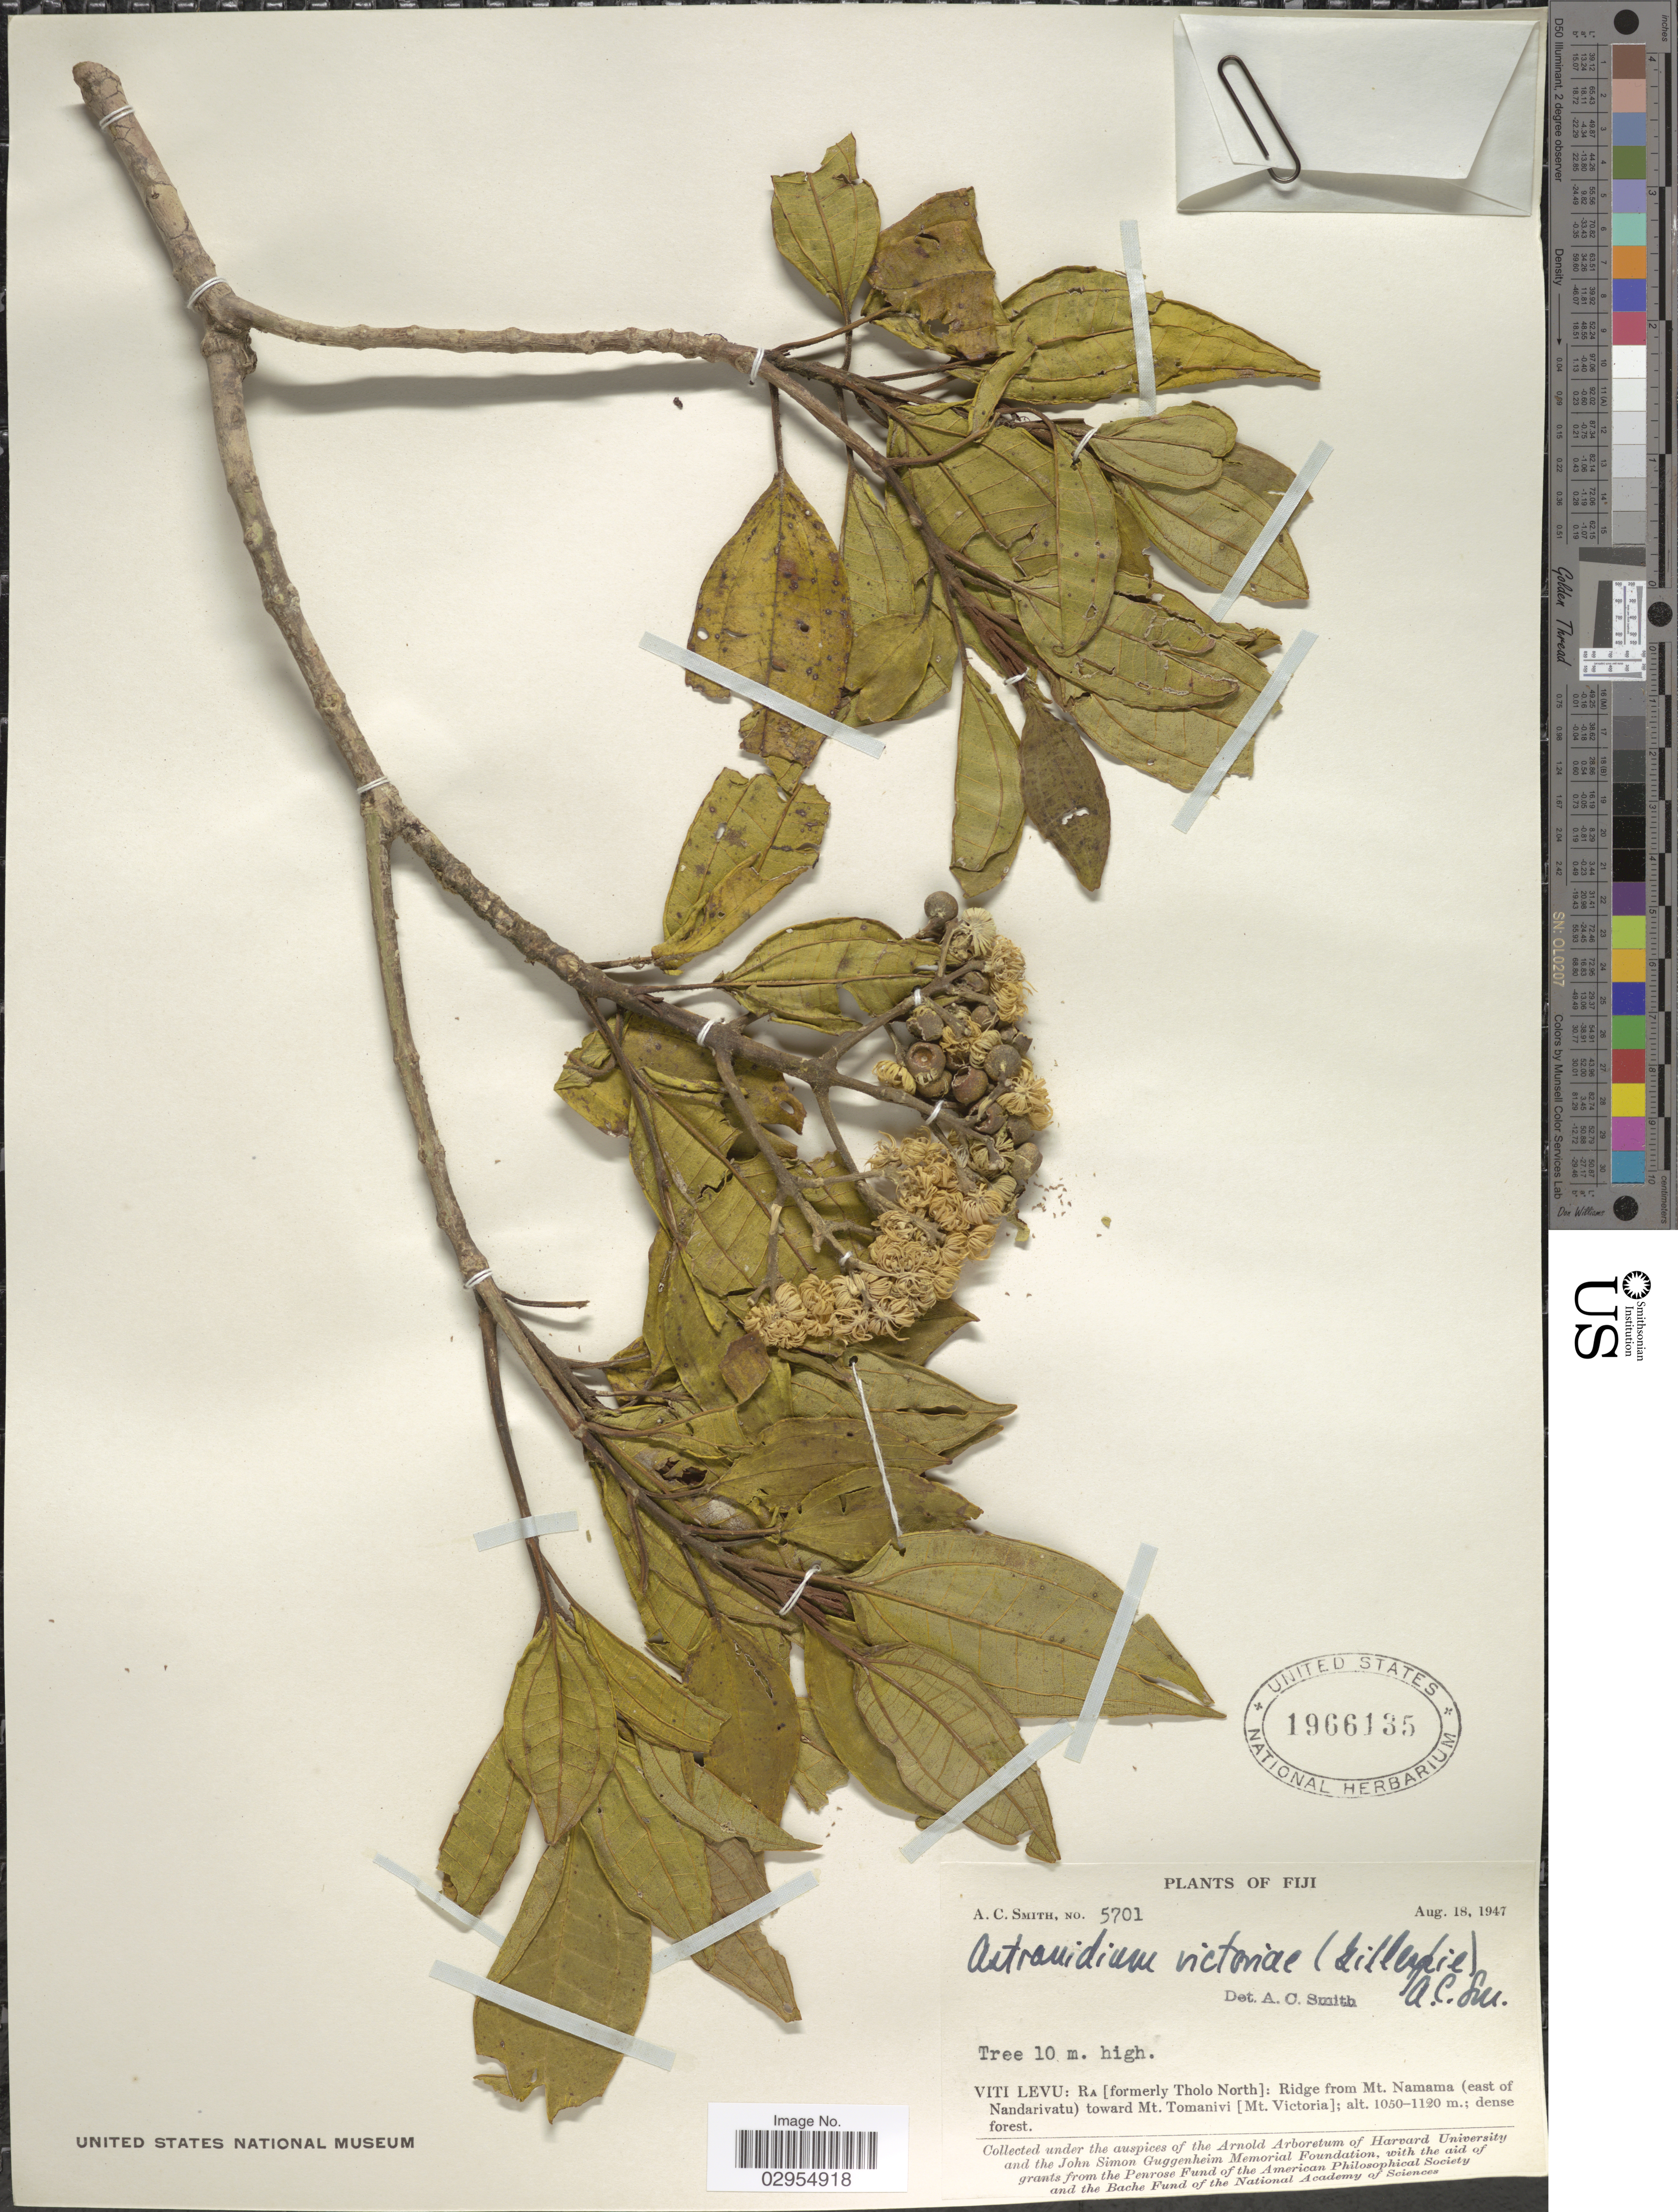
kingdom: Plantae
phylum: Tracheophyta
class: Magnoliopsida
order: Myrtales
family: Melastomataceae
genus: Astronidium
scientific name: Astronidium victoriae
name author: (Gill.) A.C. Sm.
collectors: A. C. Smith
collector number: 5701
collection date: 1947-08-18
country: Fiji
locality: Viti Levu: Mba [formerly Tholo North]: Ridge from Mt. Namama (east of Nandarivatu) toward Mt. Tomanivi [Mt. Victoria].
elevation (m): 1050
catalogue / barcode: US 1966135